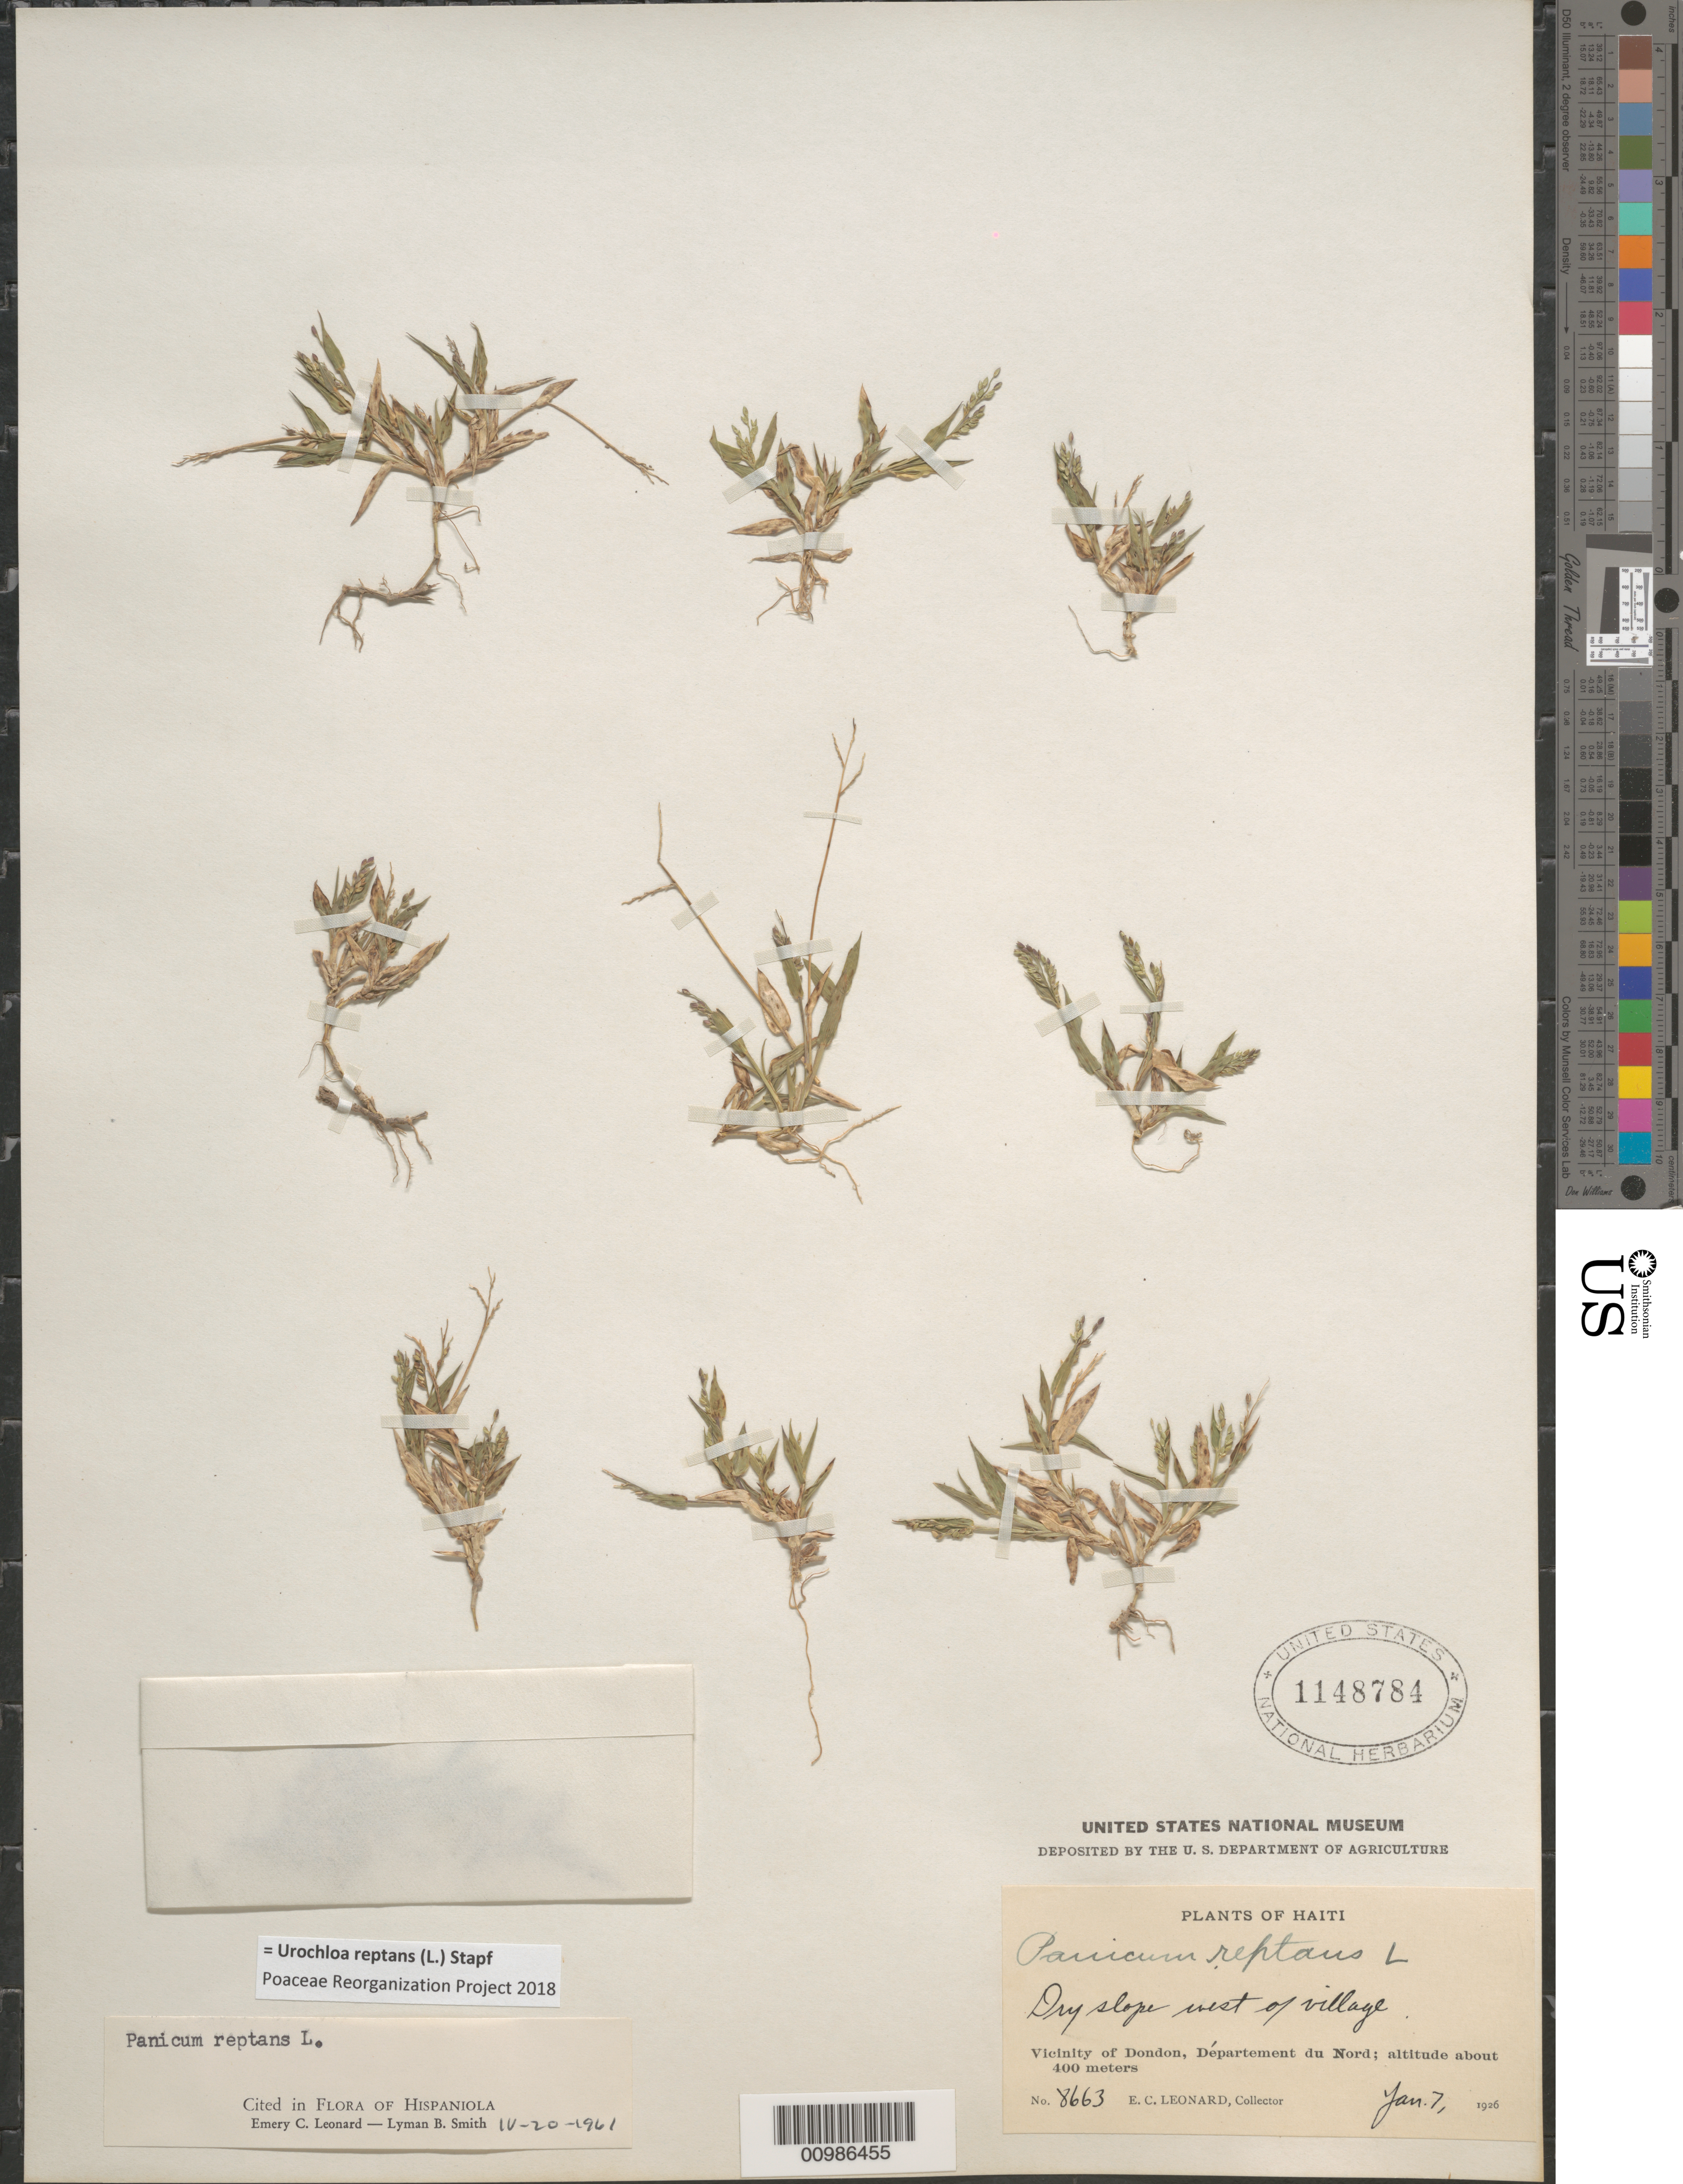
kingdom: Plantae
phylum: Tracheophyta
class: Liliopsida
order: Poales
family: Poaceae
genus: Brachiaria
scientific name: Brachiaria reptans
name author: (L.) C.E. Hubb. & C.A. Gardner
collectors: E. C. Leonard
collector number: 8663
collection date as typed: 07 Jan 1926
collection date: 1926-01-07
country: Haiti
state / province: Nord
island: Hispaniola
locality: Vicinity of Dondon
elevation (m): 400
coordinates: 0 N, 0 E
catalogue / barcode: US 1148784